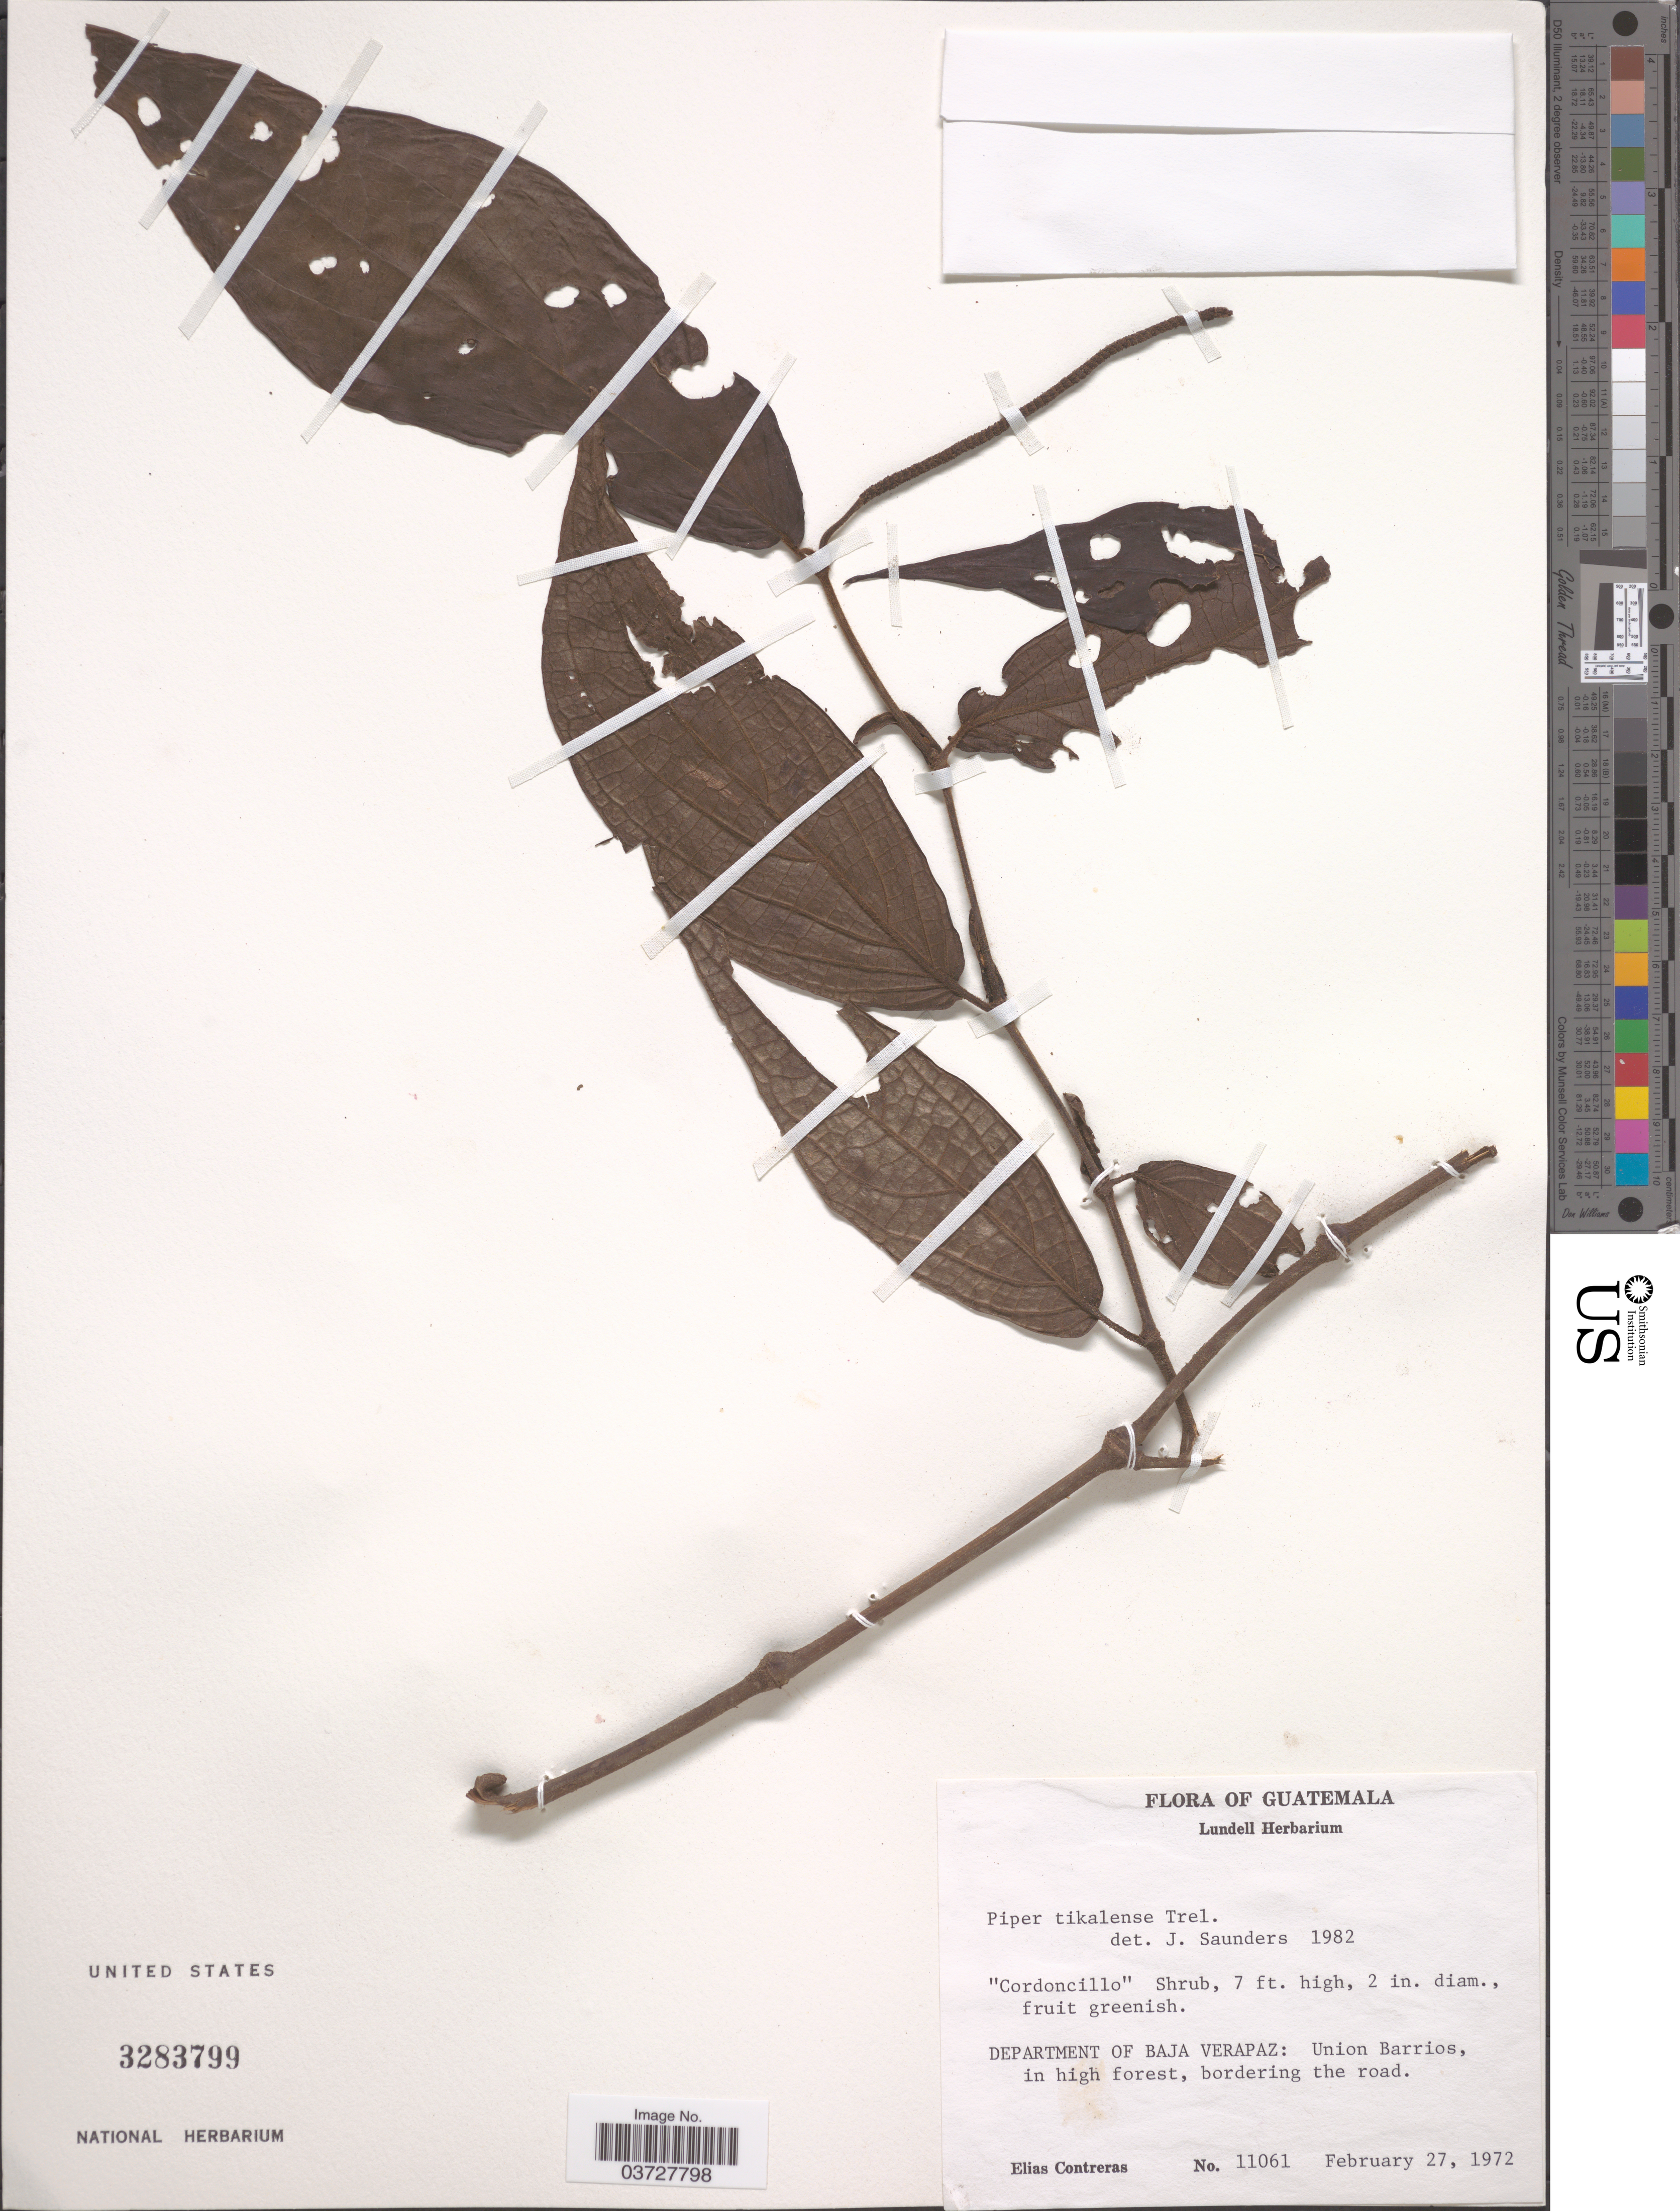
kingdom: Plantae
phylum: Tracheophyta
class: Magnoliopsida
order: Piperales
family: Piperaceae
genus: Piper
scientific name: Piper tikalense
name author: Trel.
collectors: E. Contreras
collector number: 11061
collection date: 1972-02-27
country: Guatemala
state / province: Baja Verapaz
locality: Department of Baja Verapaz: Union Barrios, in high forest, bordering the road.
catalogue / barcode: US 3283799